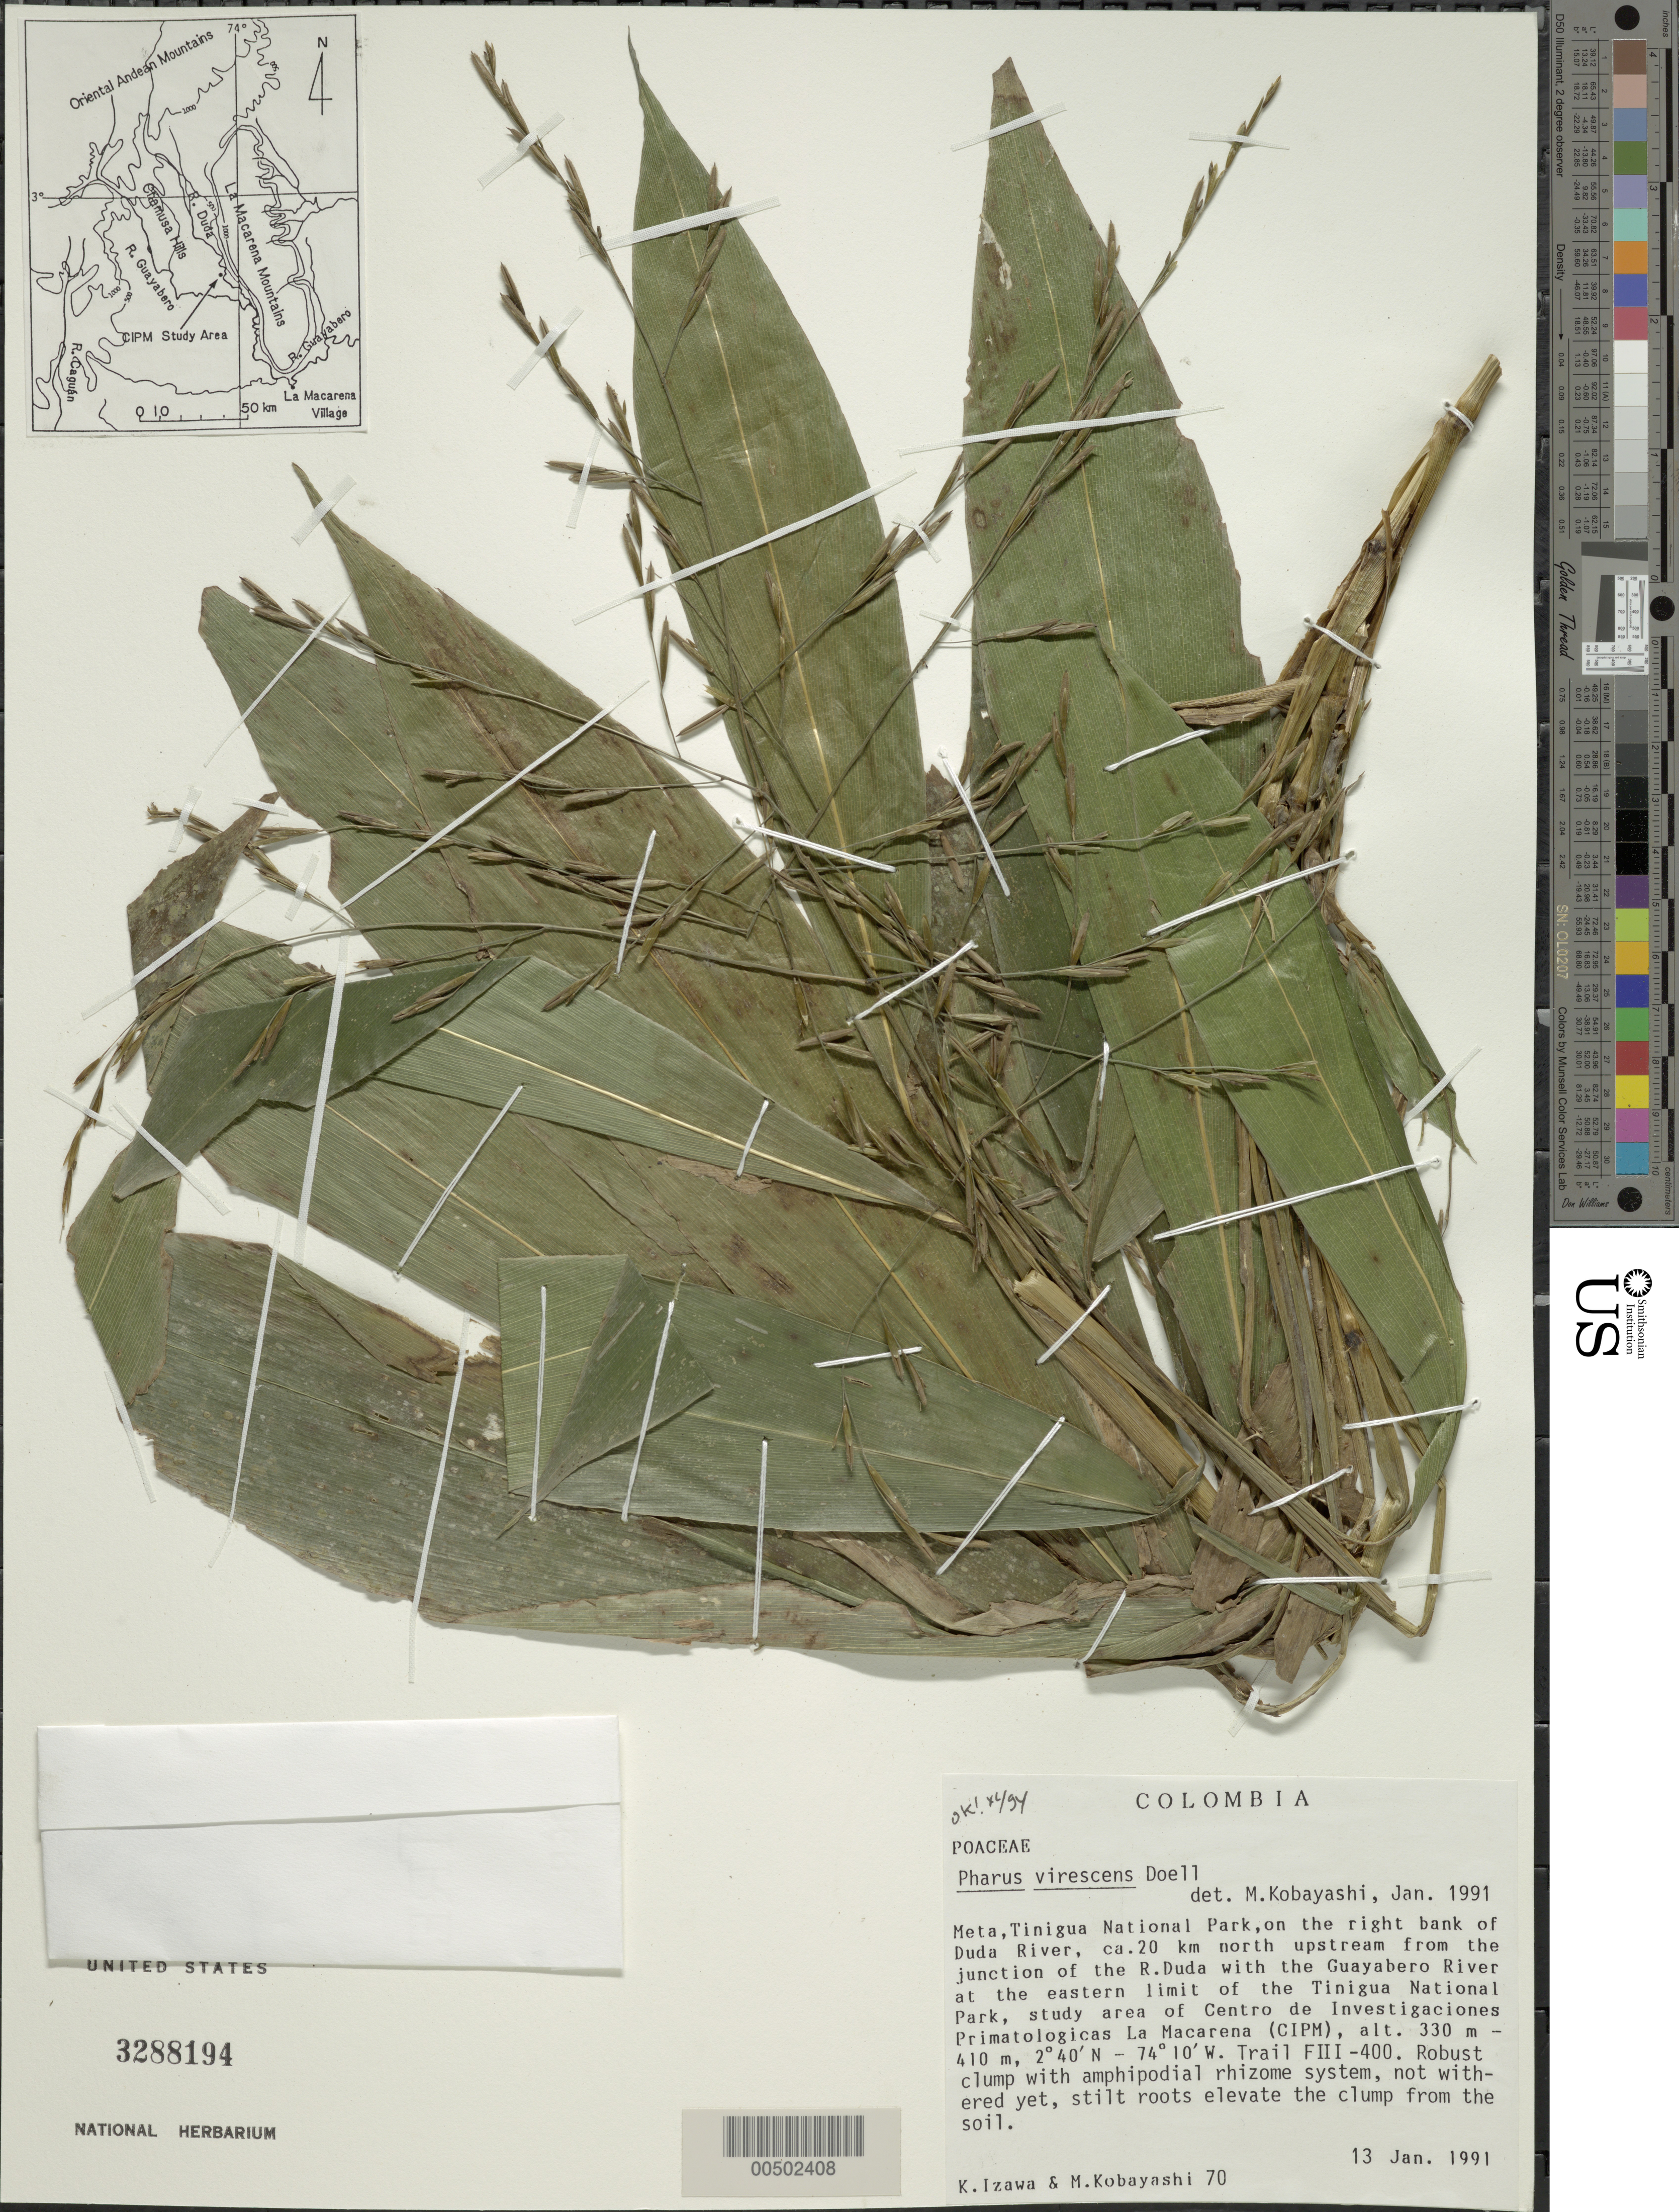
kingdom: Plantae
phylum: Tracheophyta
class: Liliopsida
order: Poales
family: Poaceae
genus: Pharus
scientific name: Pharus virescens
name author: Döll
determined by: Kobayashi, M.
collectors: K. Izawa & M. Kobayashi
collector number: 70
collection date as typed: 13 Jan 1991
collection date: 1991-01-13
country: Colombia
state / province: Meta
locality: Tinigua National Park, bank of Duda River, ca 20 km N of the junct. of Duda River and the Guyabero River, fiii-400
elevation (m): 330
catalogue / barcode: US 3288194